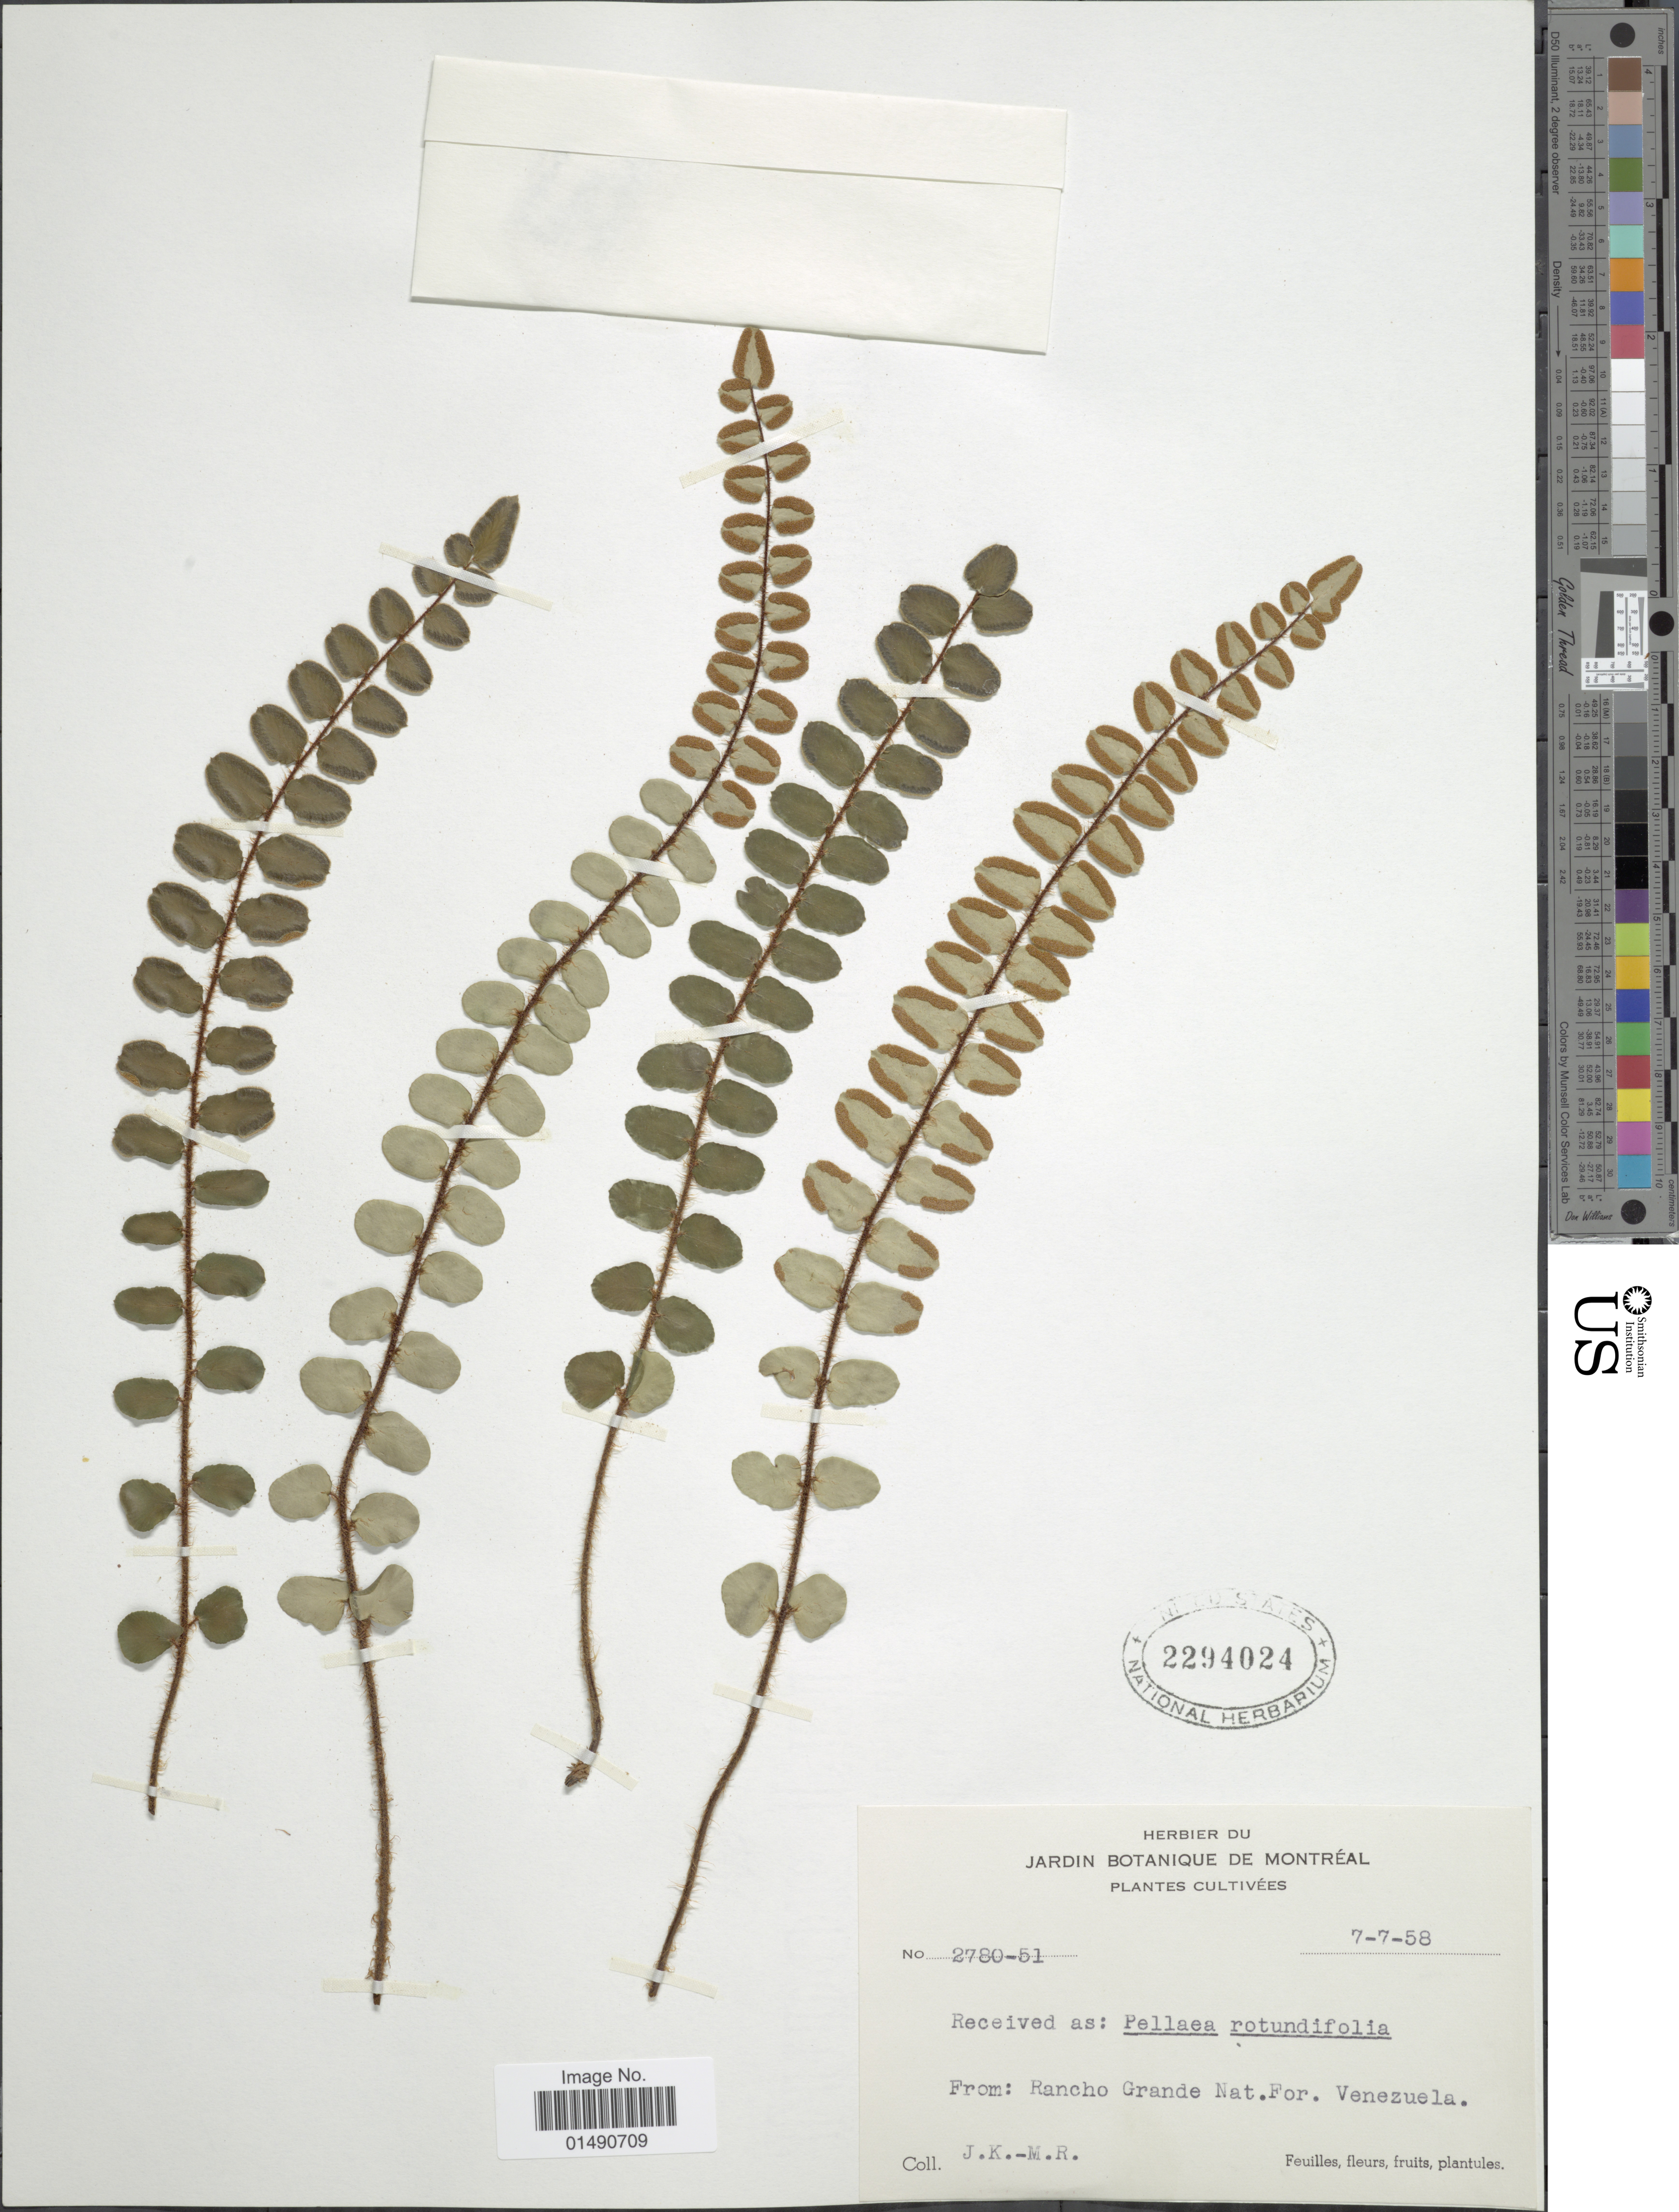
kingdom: Plantae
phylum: Tracheophyta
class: Polypodiopsida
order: Polypodiales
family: Pteridaceae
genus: Pellaea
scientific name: Pellaea rotundifolia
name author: Hook.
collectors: J. K. & M. R.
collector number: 2780-51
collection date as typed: Transcribed d/m/y: 7/7/58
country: Venezuela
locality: Rancho Grande Nat. For. Venezuela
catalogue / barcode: US 2294024